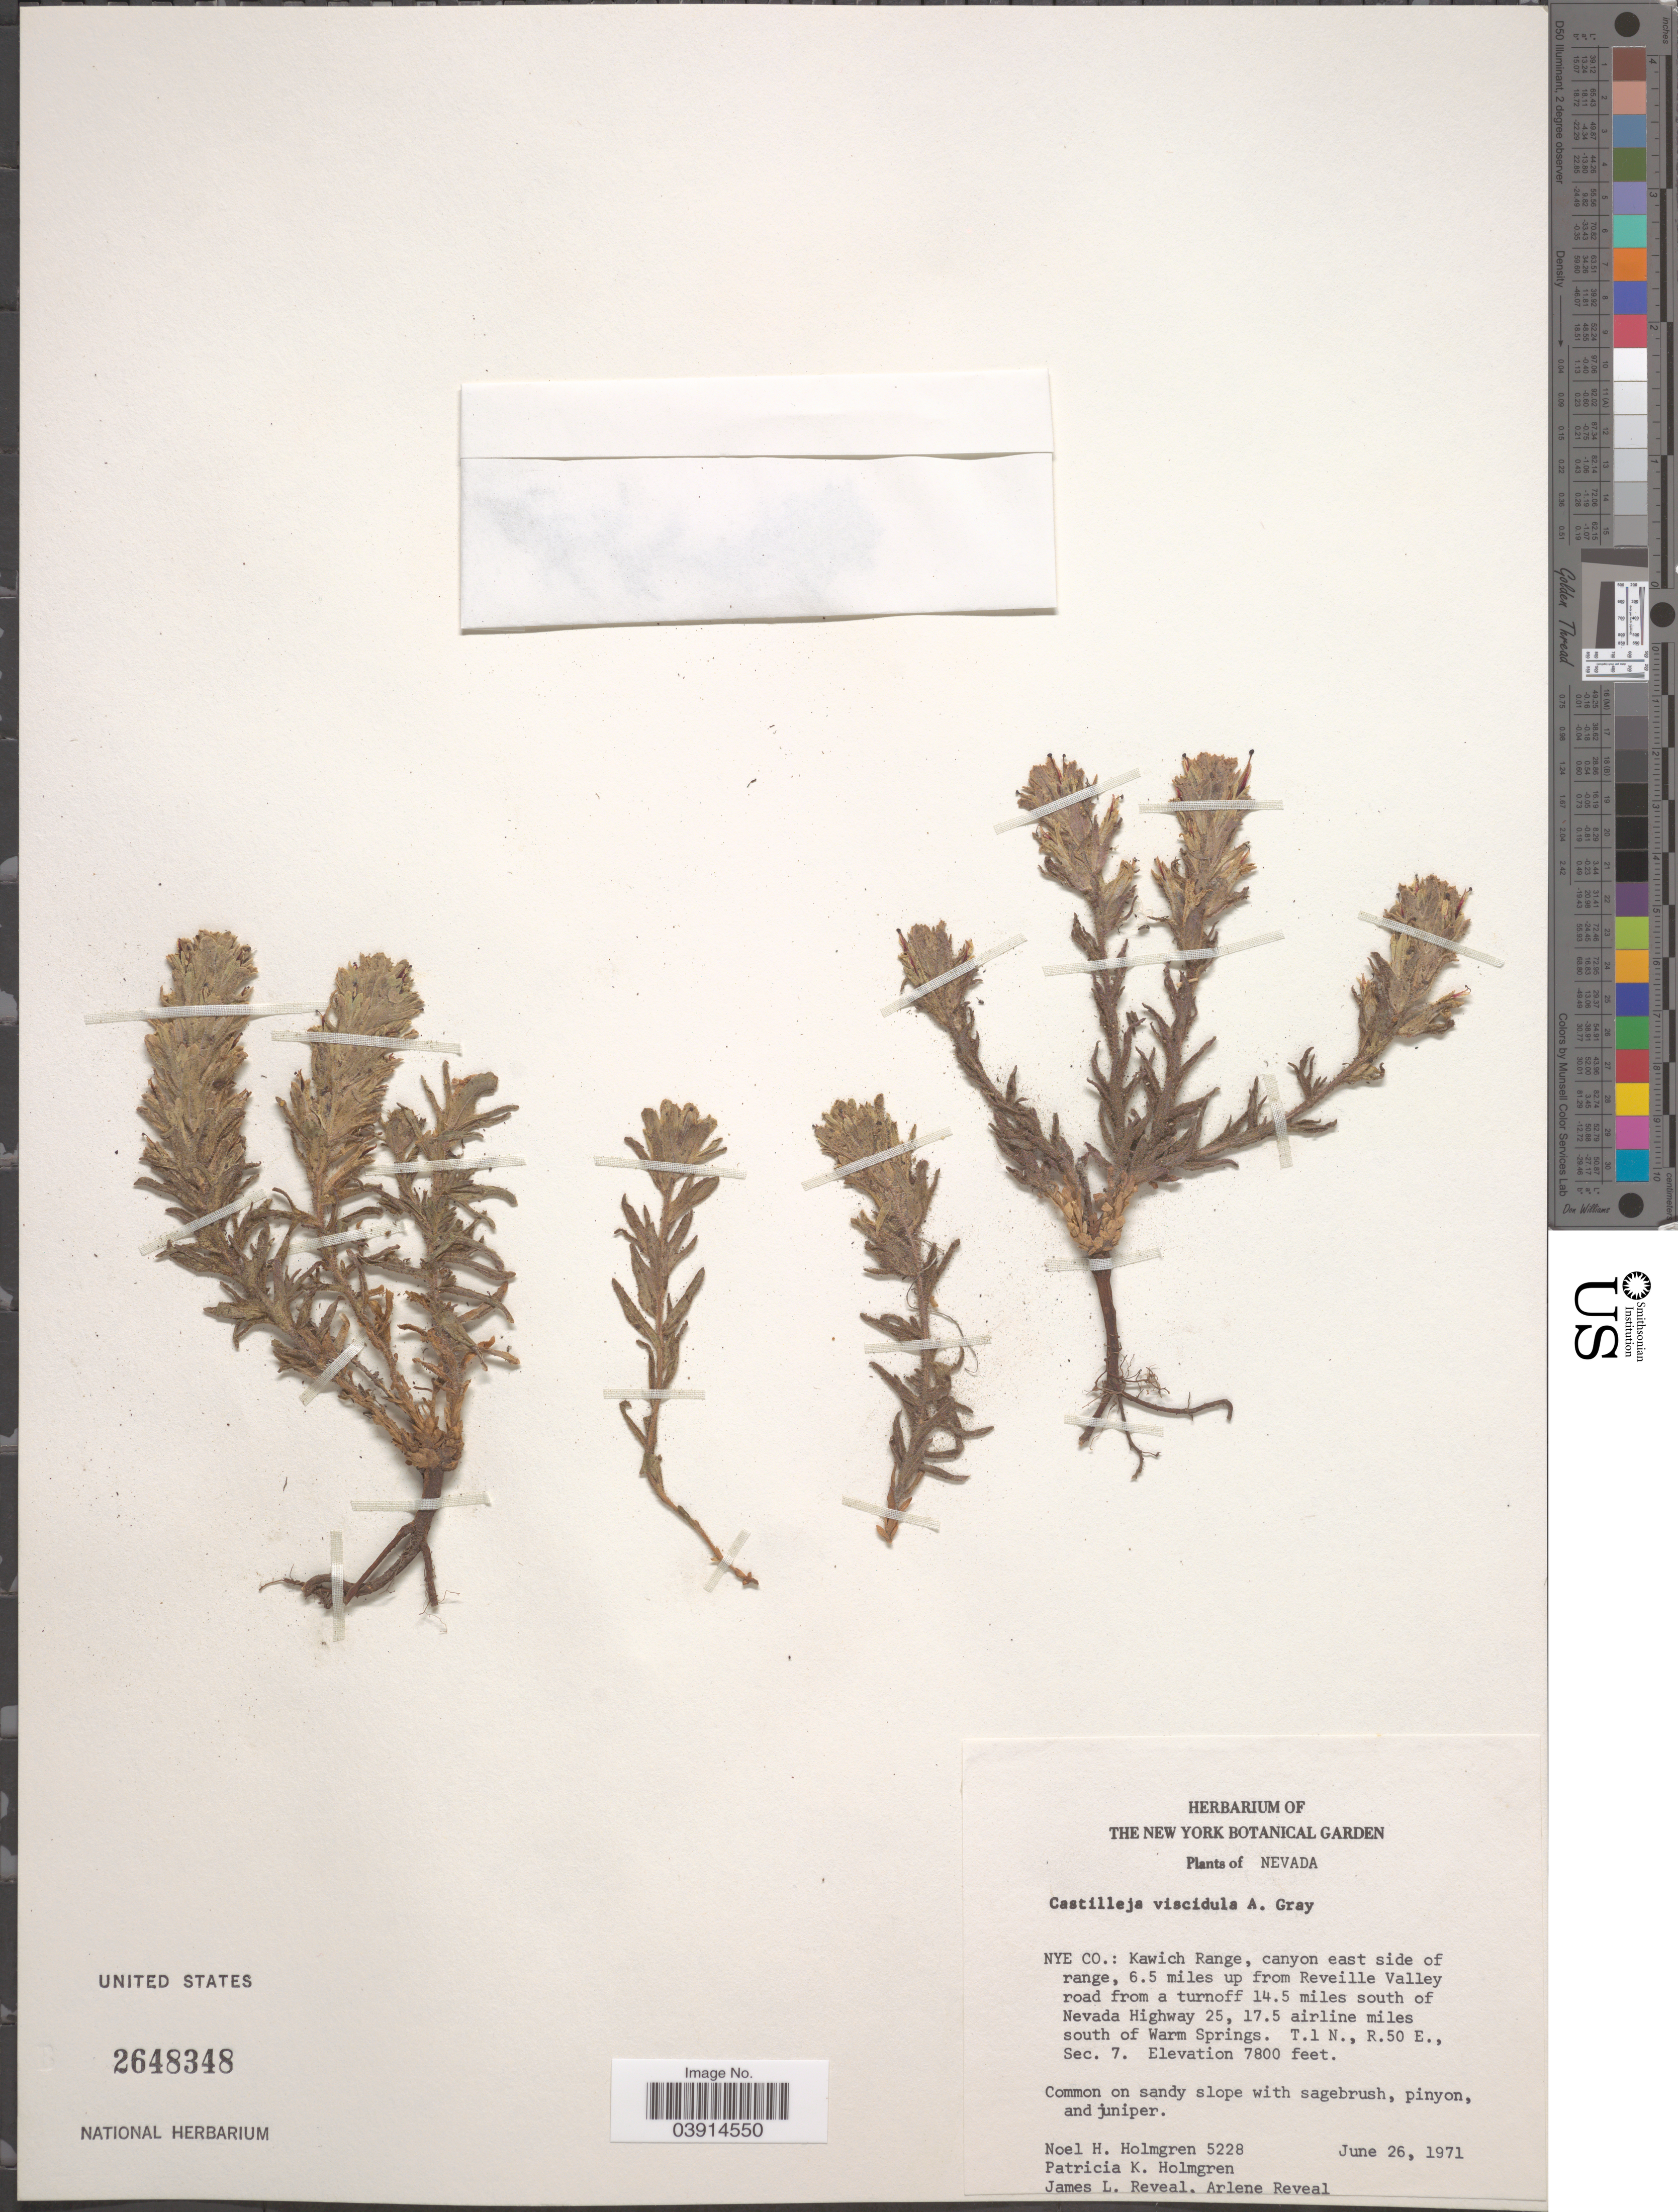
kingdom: Plantae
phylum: Tracheophyta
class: Magnoliopsida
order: Lamiales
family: Orobanchaceae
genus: Castilleja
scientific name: Castilleja viscidula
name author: A. Gray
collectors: N. H. Holmgren, P. K. Holmgren, J. L. Reveal & A. H. Reveal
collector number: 5228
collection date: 1971-06-26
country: United States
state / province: Nevada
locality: Nye Co.: Kawich Range, canyon east side of range, 6.5 miles up from Reveille Valley road from a turnoff 14.5 miles south of Nevada Highway 25, 17.5 airline miles south of Warm Springs, T.1N., R.50E., Sec. 7.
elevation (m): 2377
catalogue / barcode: US 2648348